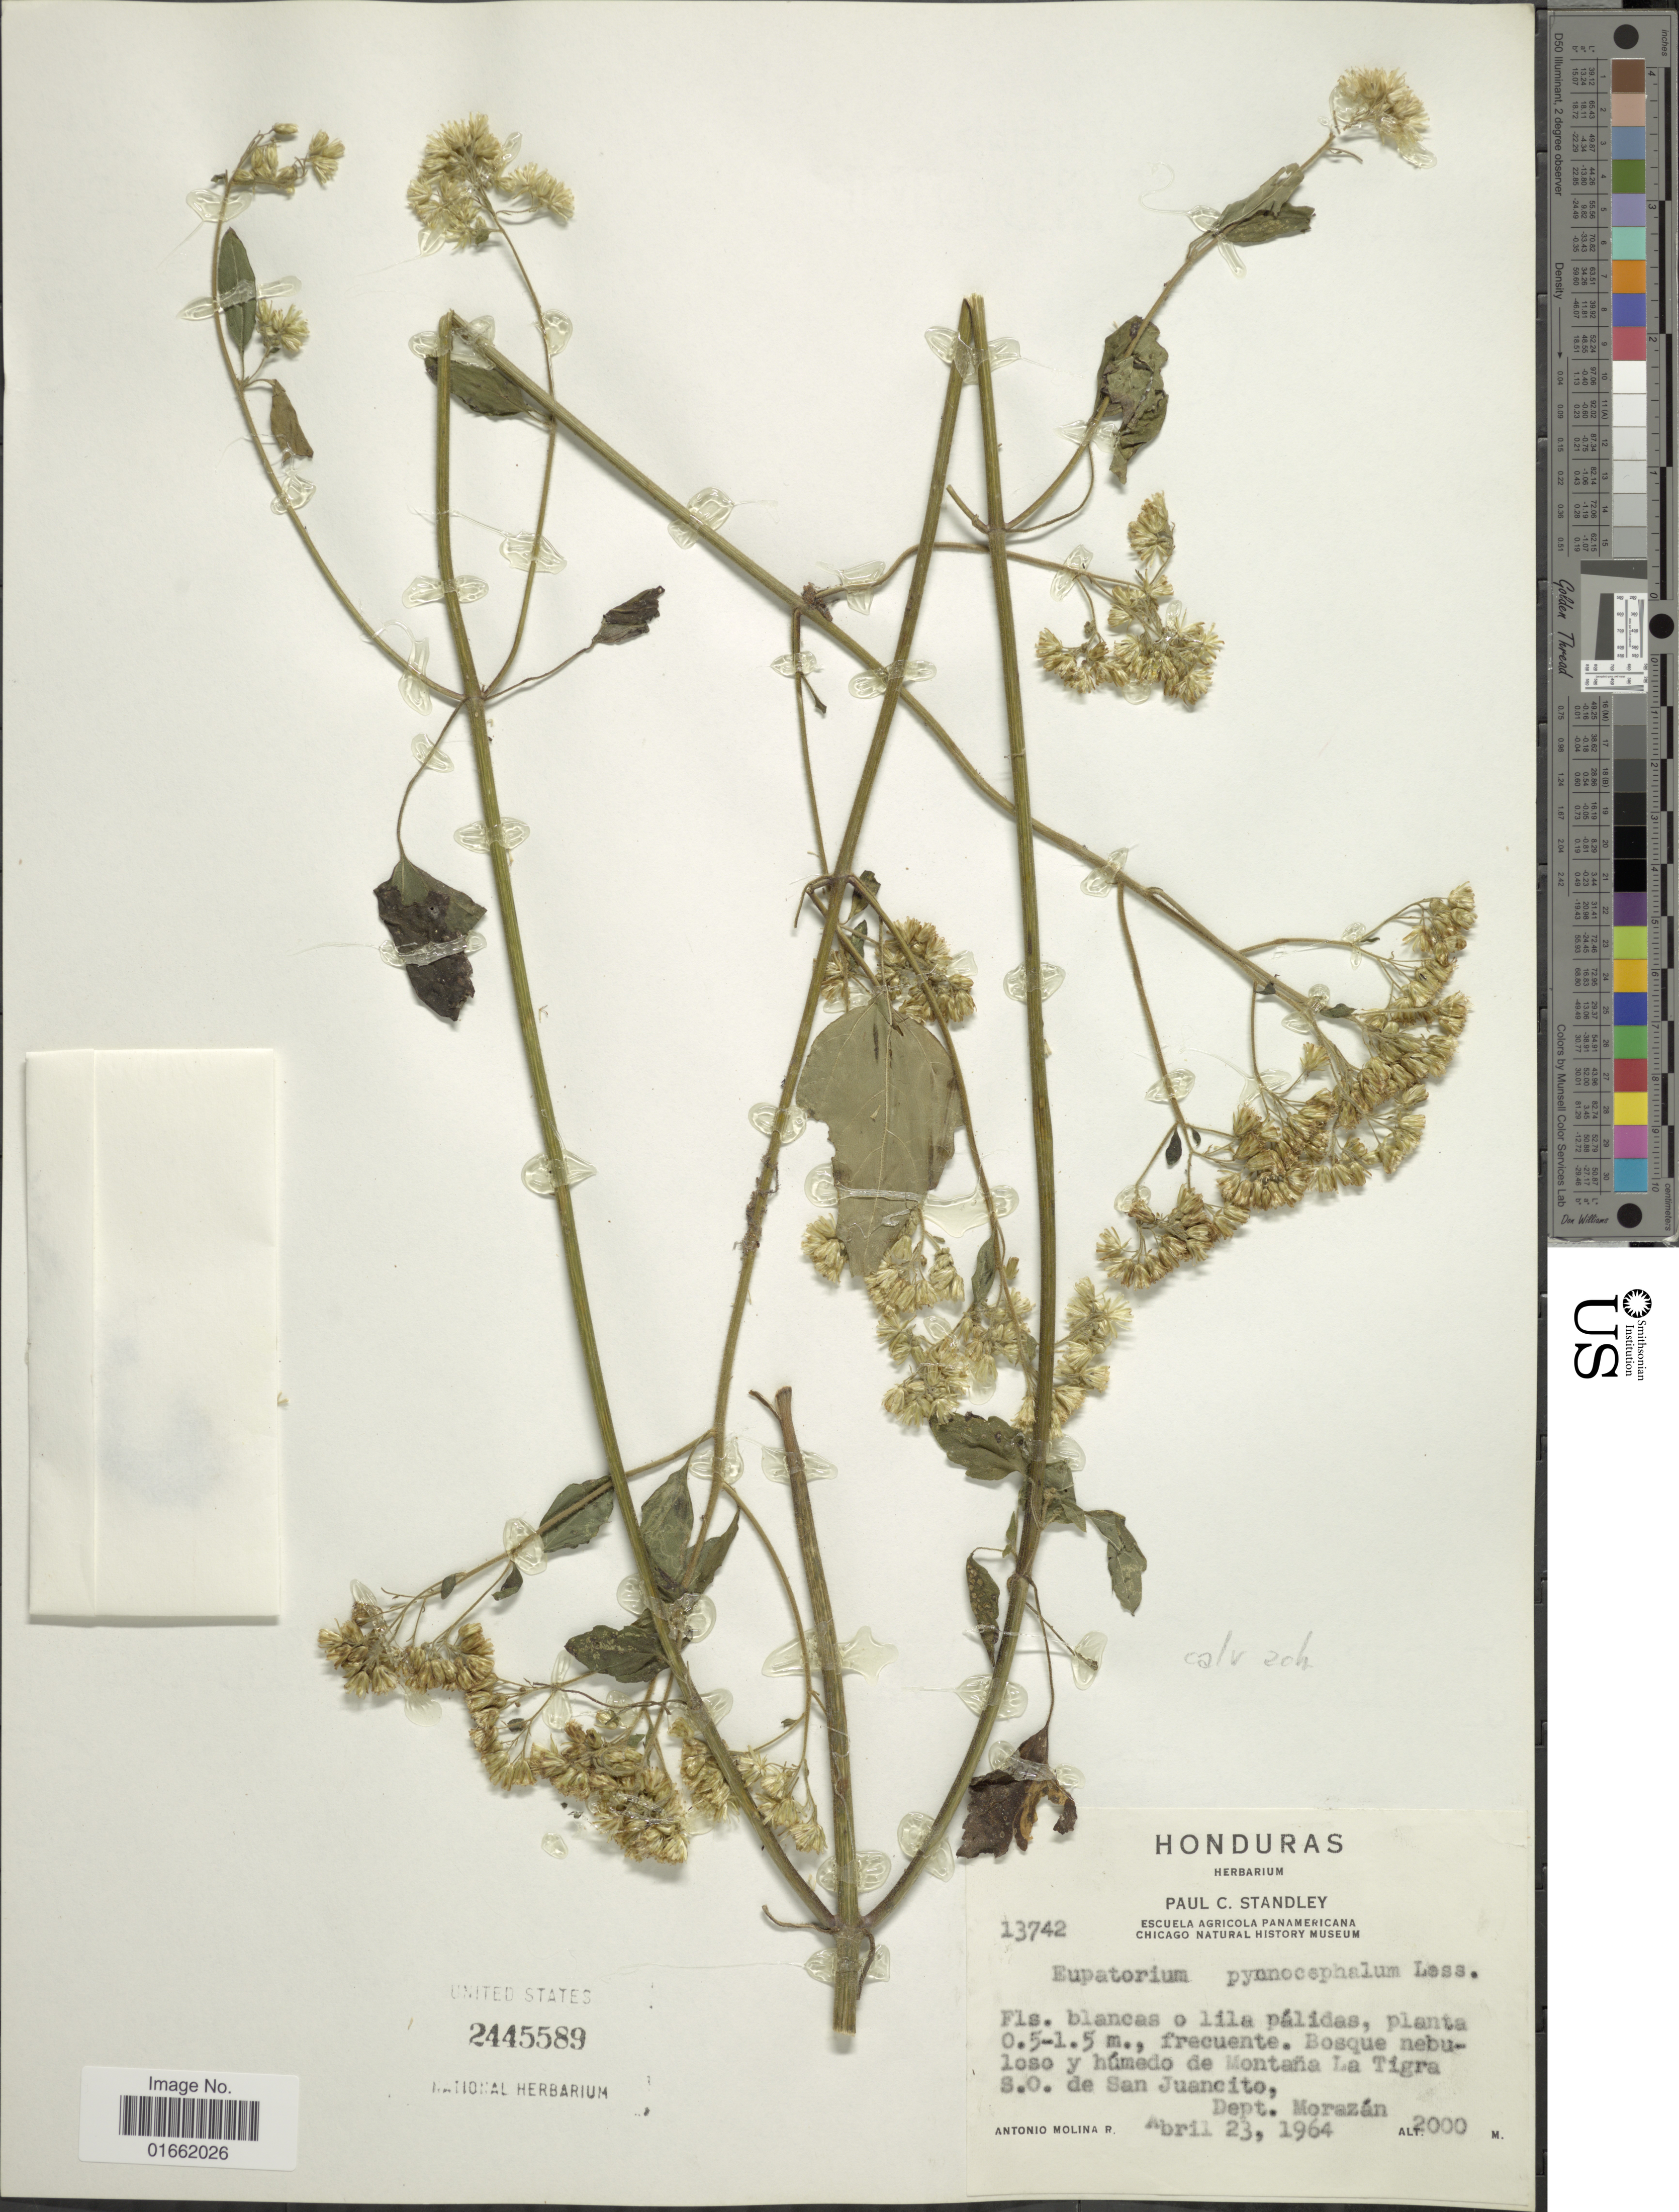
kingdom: Plantae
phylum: Tracheophyta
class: Magnoliopsida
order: Asterales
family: Asteraceae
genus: Fleischmannia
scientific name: Fleischmannia pycnocephaloides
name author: (B.L. Rob.) R.M. King & H. Rob.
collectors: A. Molina R.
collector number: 13742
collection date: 1964-04-23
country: Honduras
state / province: Fco. Morazán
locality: Bosque nebuloso y húmedo de Montaña La Tigra S.O. de San Juancito, Dept. Morazán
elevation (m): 2000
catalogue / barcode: US 2445589